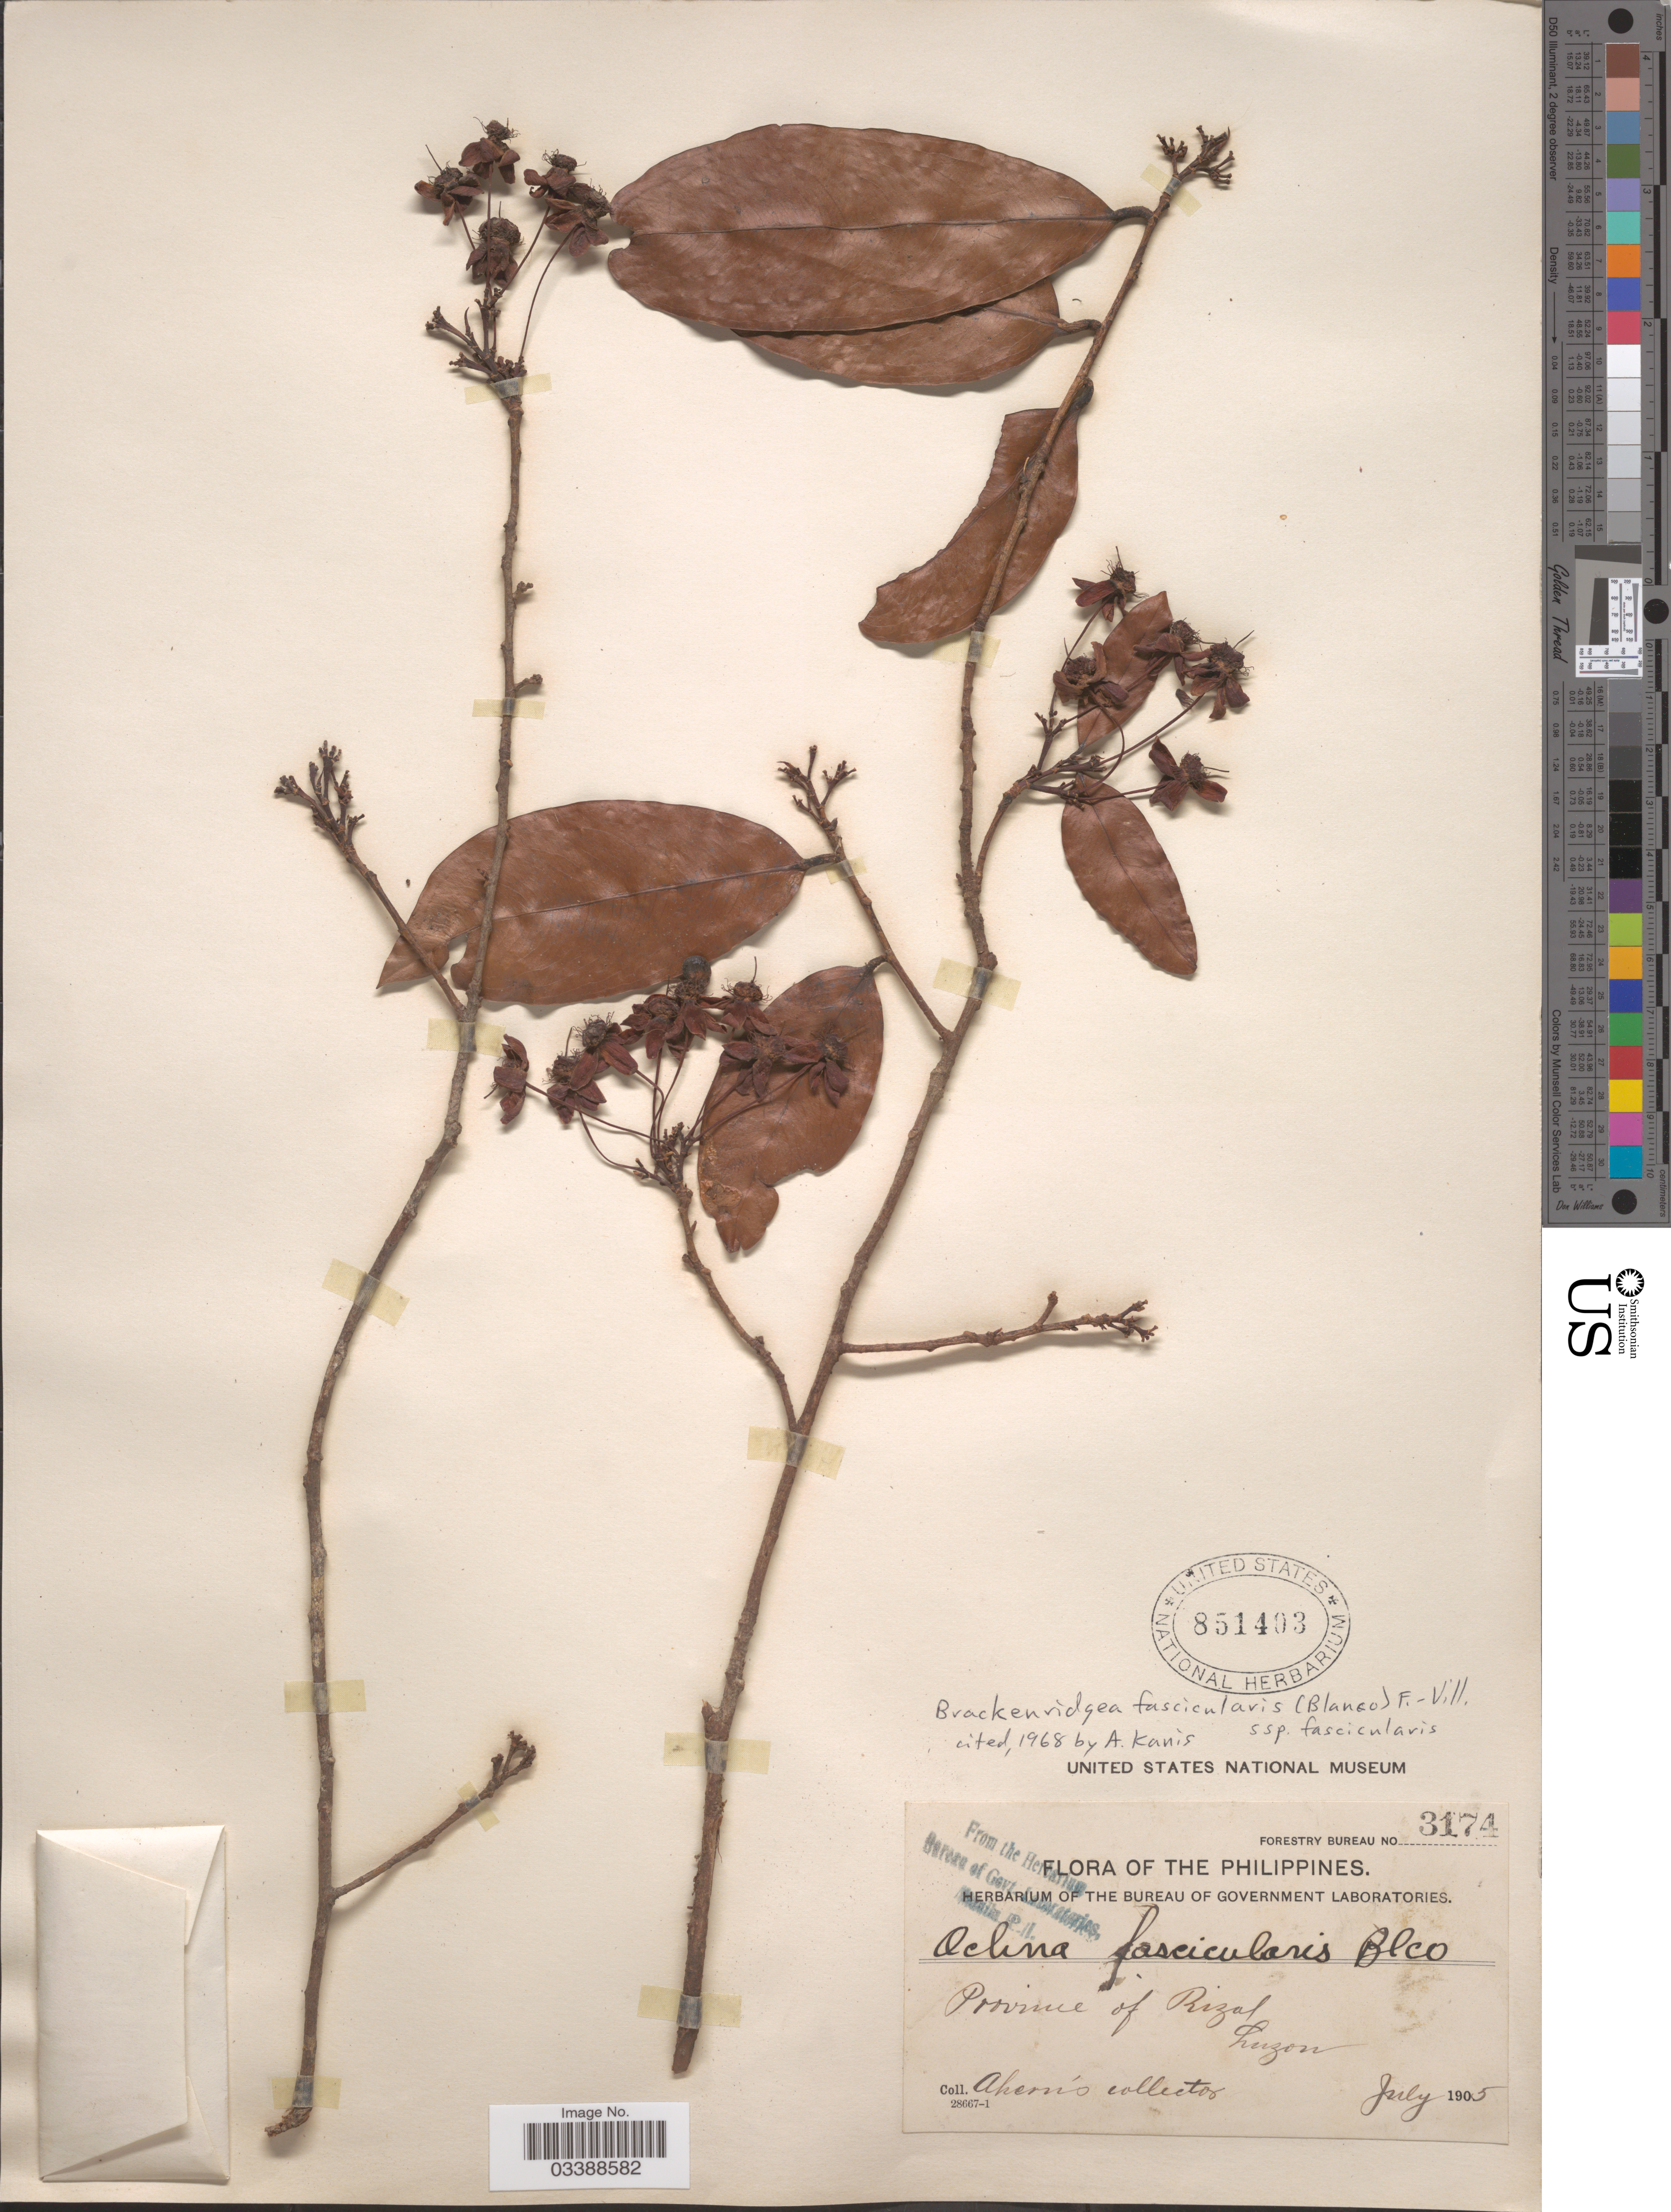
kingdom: Plantae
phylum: Tracheophyta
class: Magnoliopsida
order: Malpighiales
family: Ochnaceae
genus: Brackenridgea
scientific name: Brackenridgea fascicularis subsp. fascicularis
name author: (Blanco) Kanis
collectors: Ahern's collector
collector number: Forestry Bureau 3174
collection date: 1905-07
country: Philippines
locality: Province of Rizal, Luzon.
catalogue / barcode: US 851403